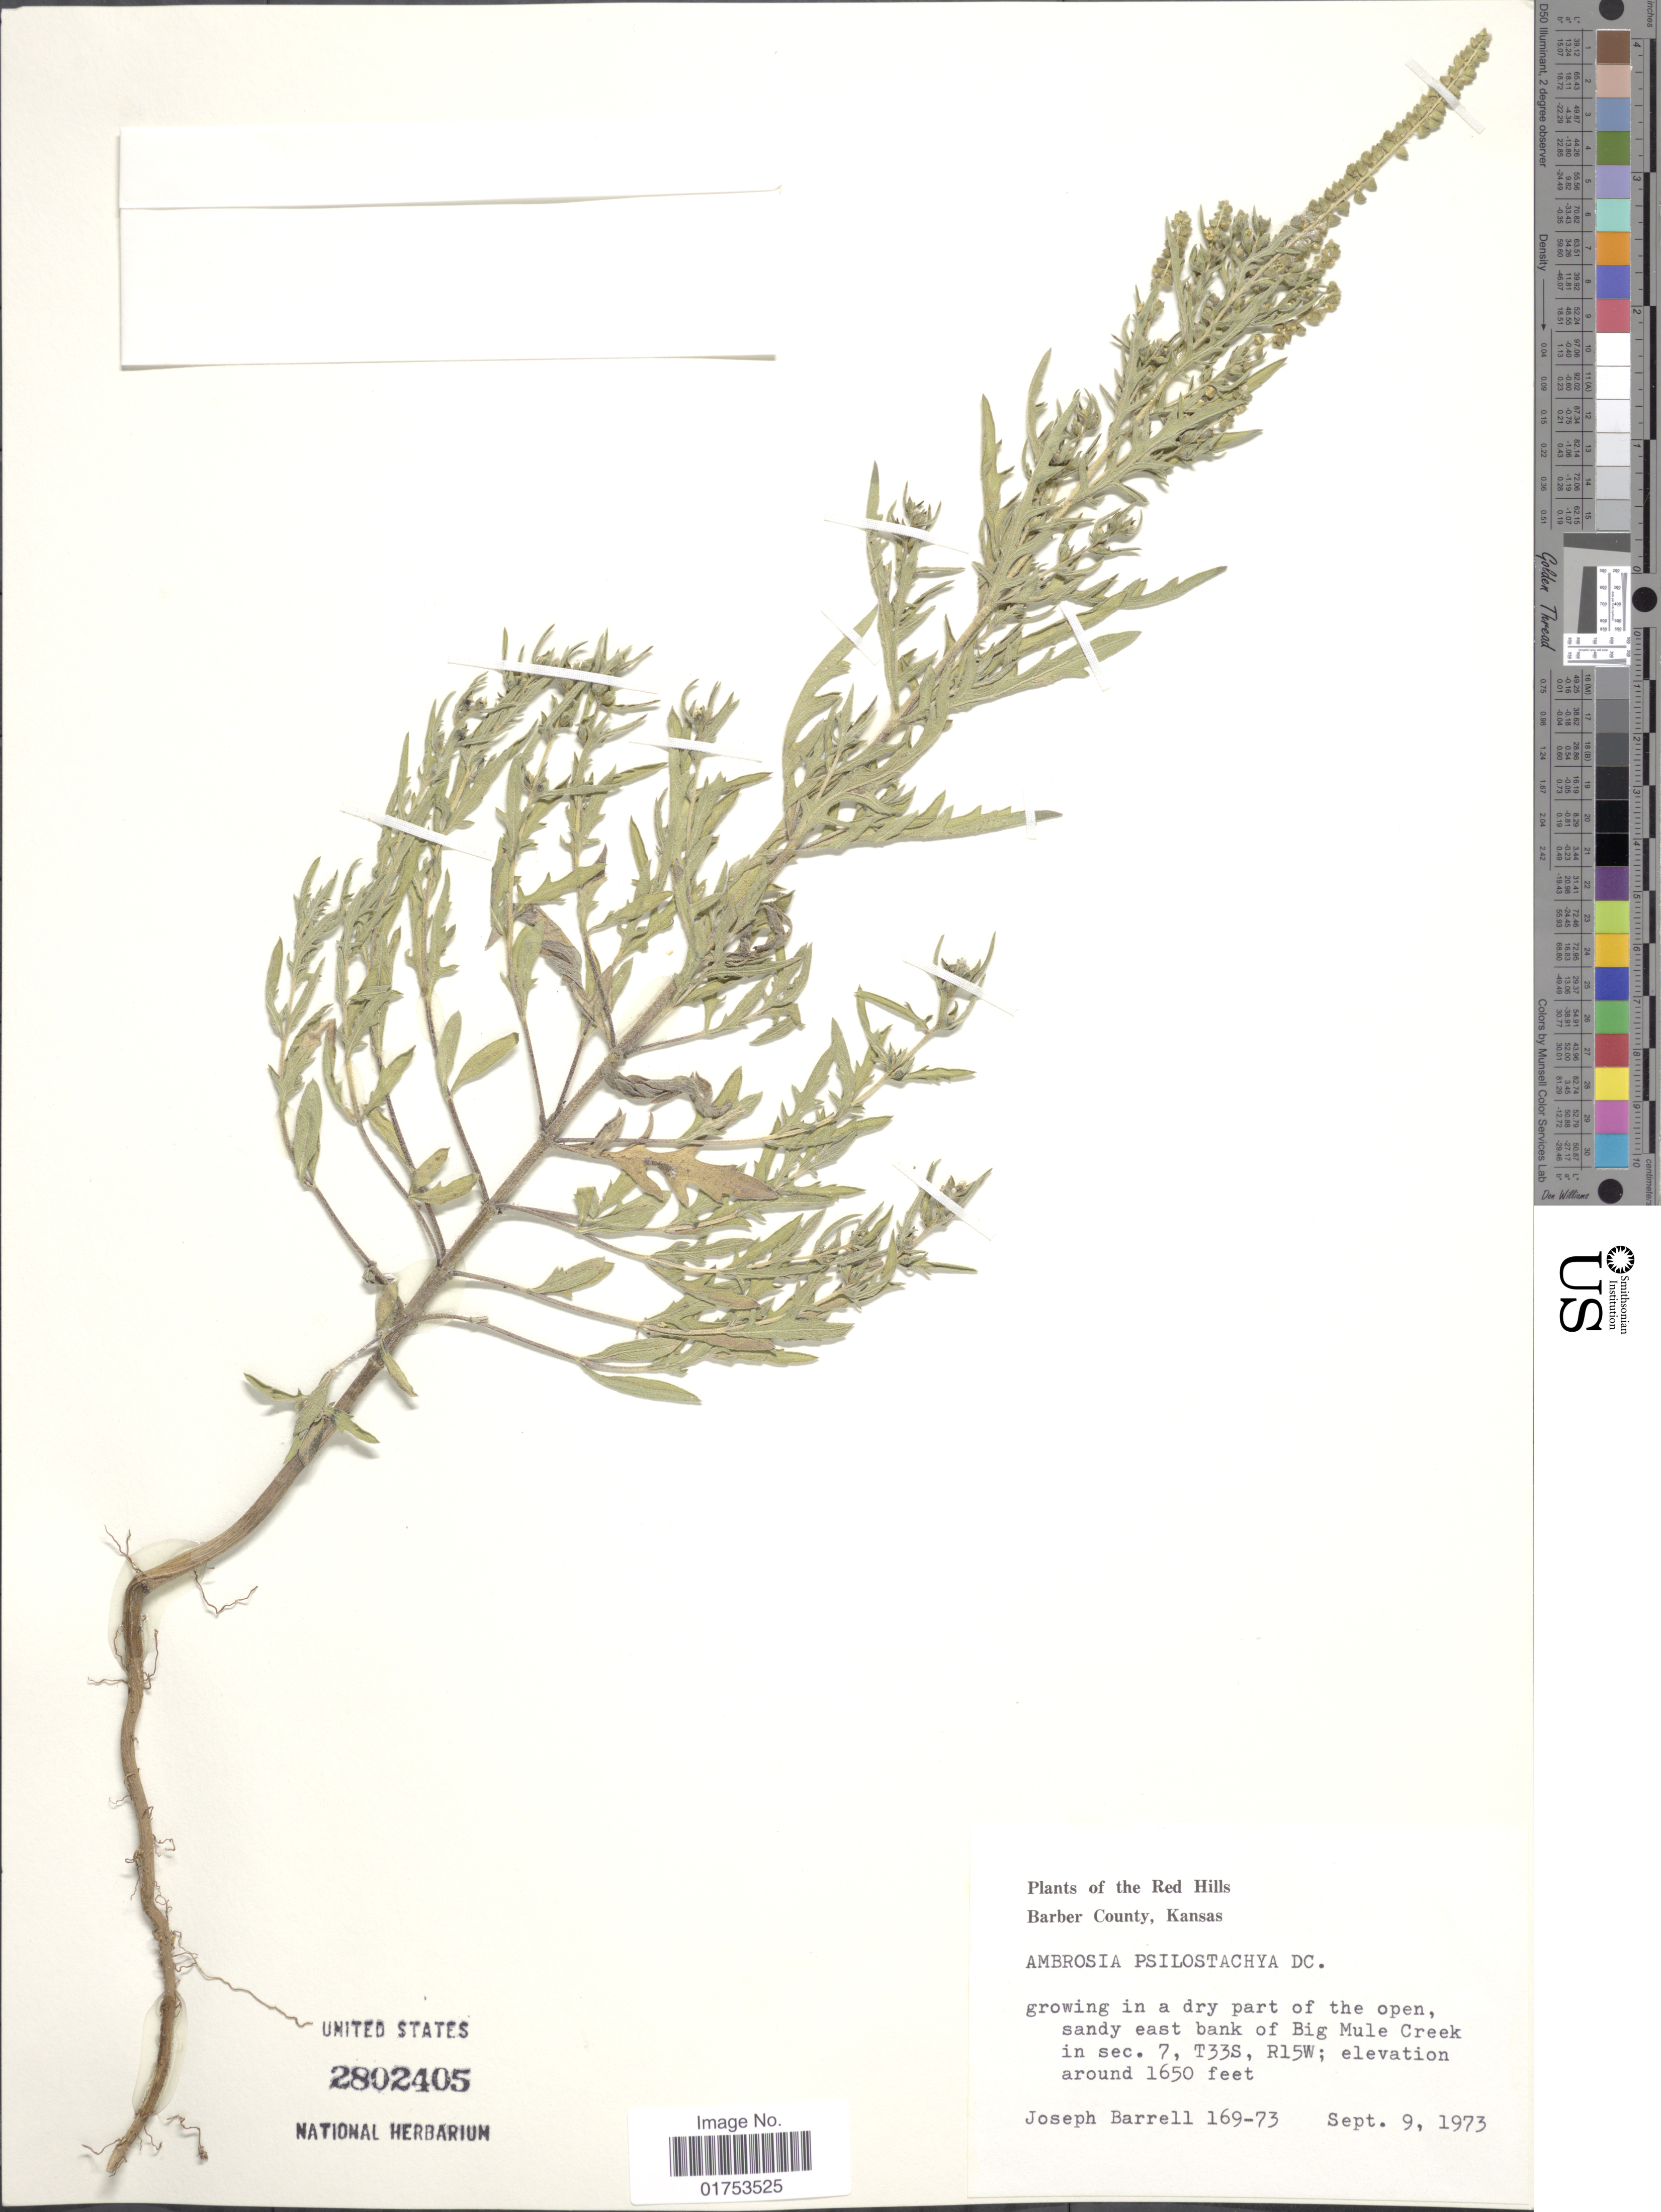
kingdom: Plantae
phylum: Tracheophyta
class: Magnoliopsida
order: Asterales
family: Asteraceae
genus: Ambrosia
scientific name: Ambrosia psilostachya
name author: DC.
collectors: J. Barrell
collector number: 169-73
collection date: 1973-09-09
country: United States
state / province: Kansas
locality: Red Hills, Barber County, sandy east bank of Big Mule Creek in sec. 7, T33S, R15SW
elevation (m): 503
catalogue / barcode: US 2802405